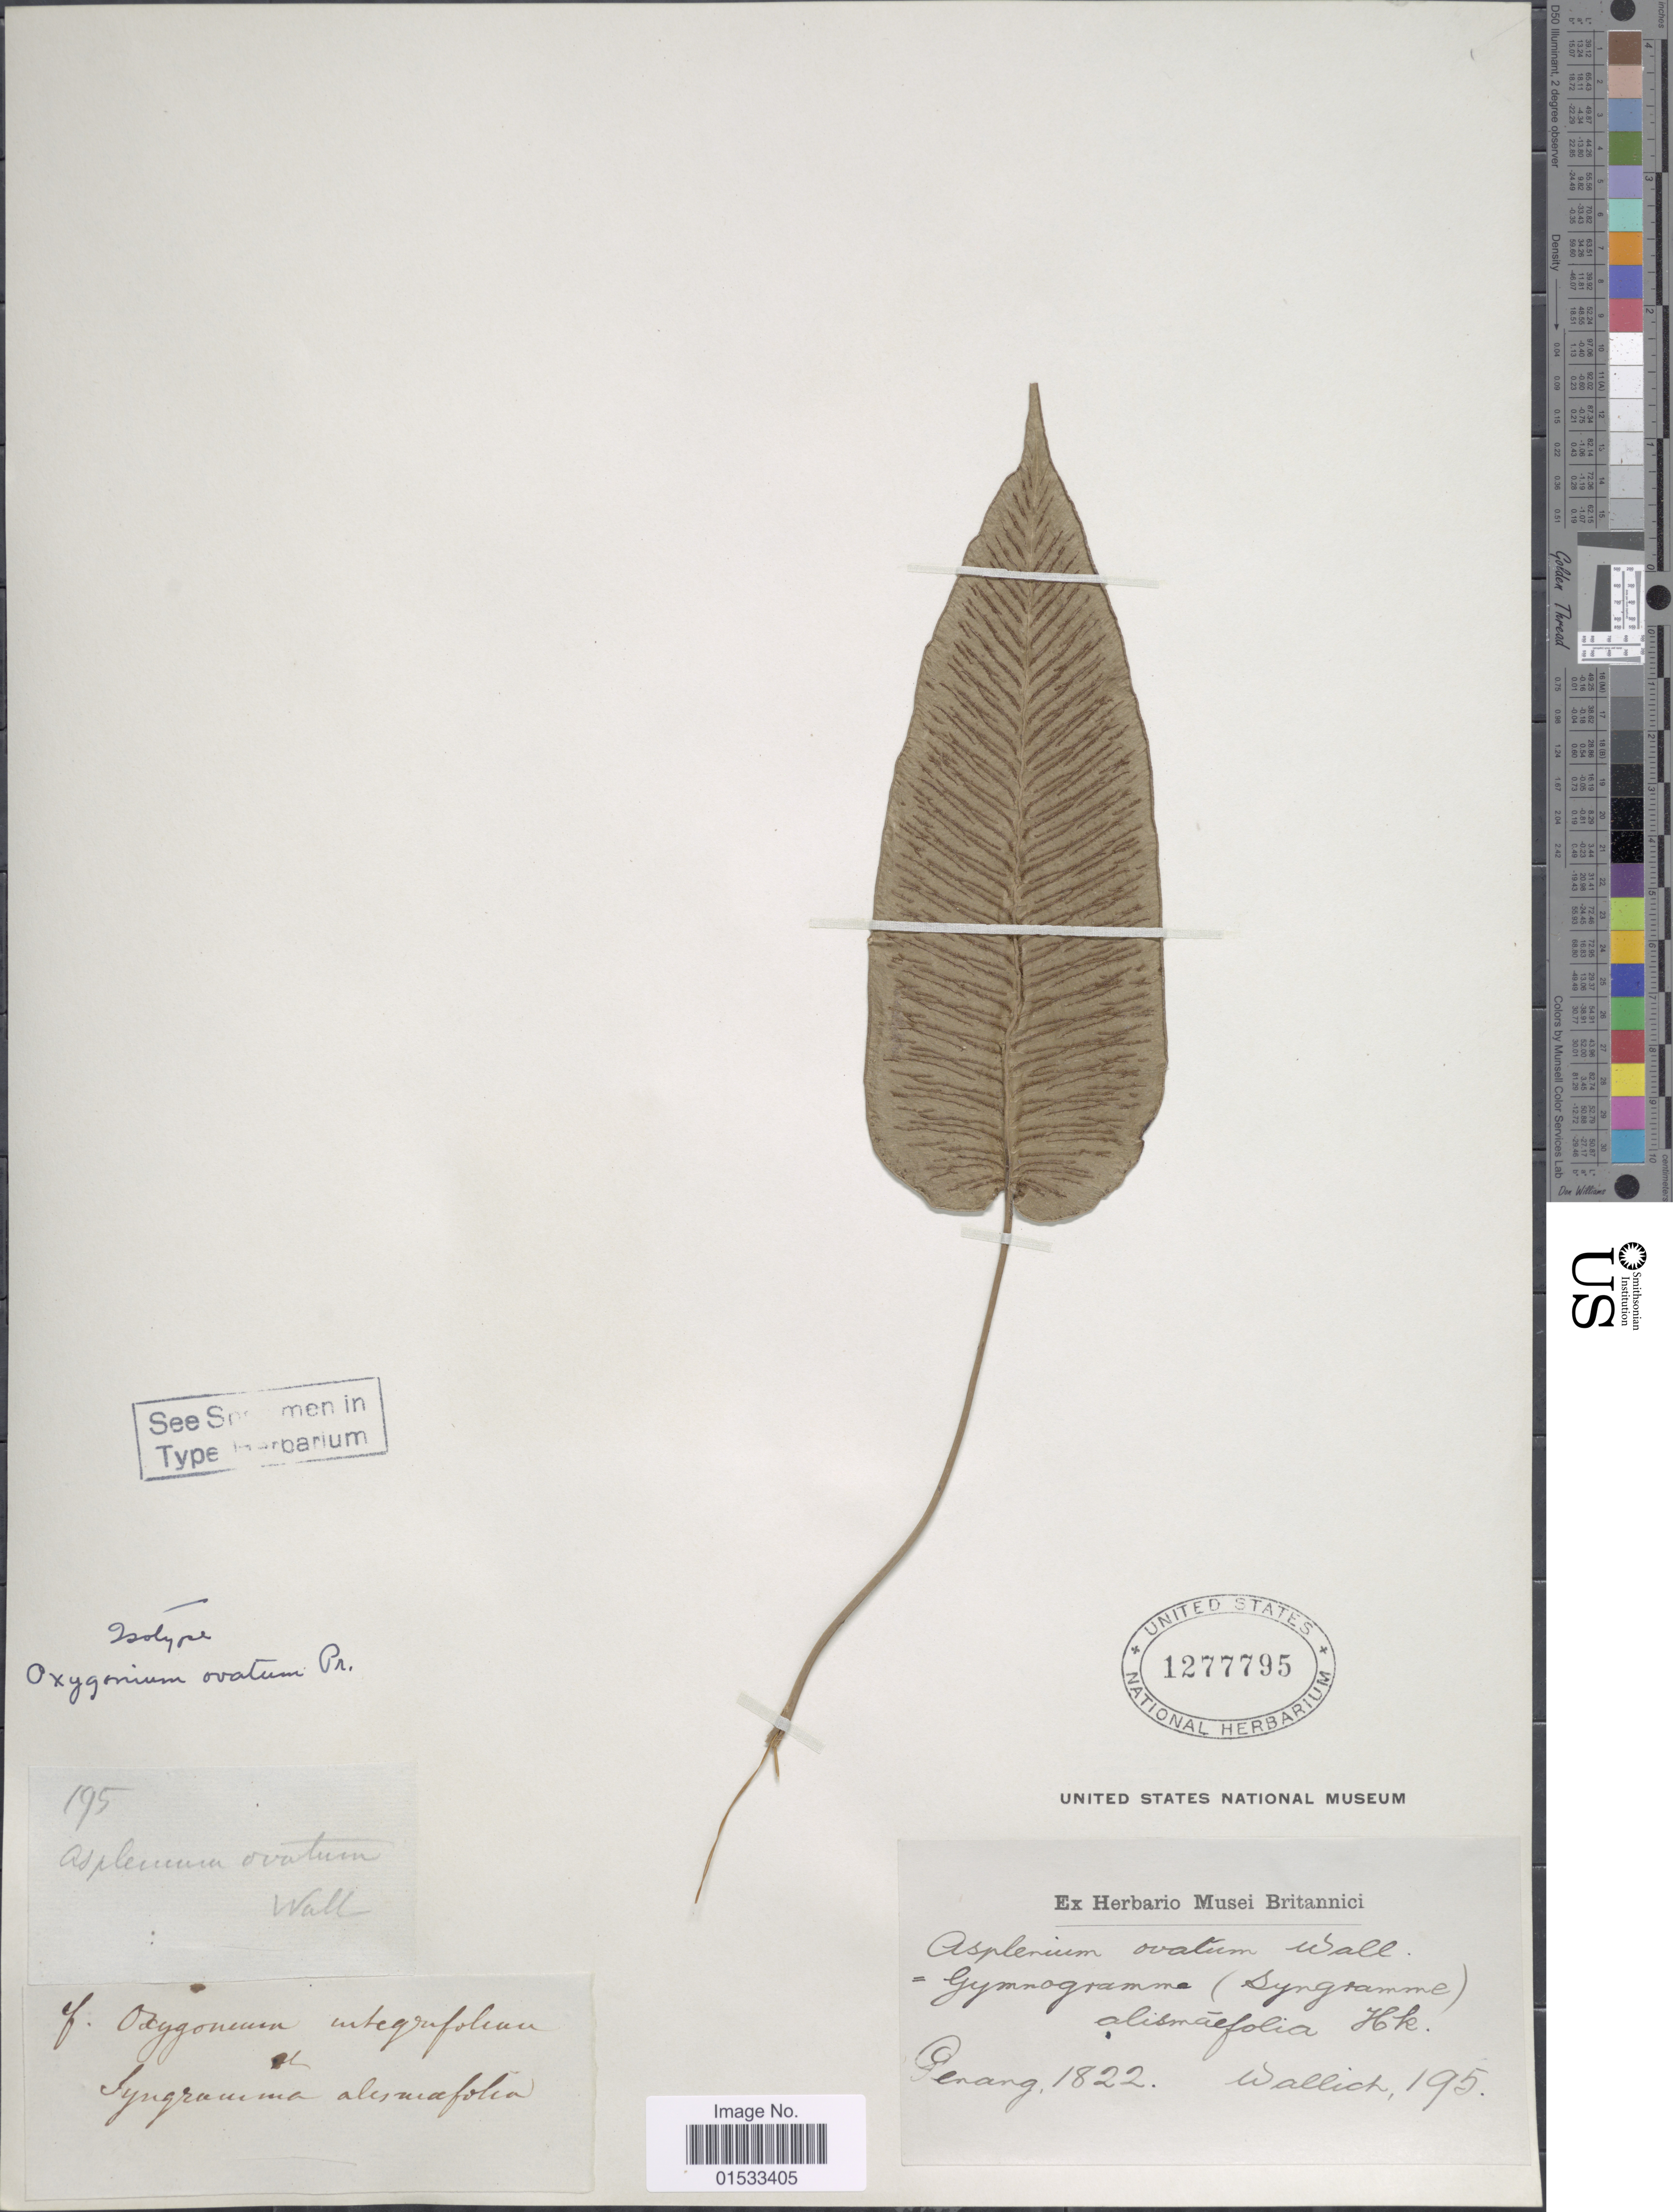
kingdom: Plantae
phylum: Tracheophyta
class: Polypodiopsida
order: Polypodiales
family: Athyriaceae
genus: Diplazium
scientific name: Diplazium cordifolium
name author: Blume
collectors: -- Wallich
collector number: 195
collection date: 1822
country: Malaysia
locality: Penang [interpreted]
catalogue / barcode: US 1277795